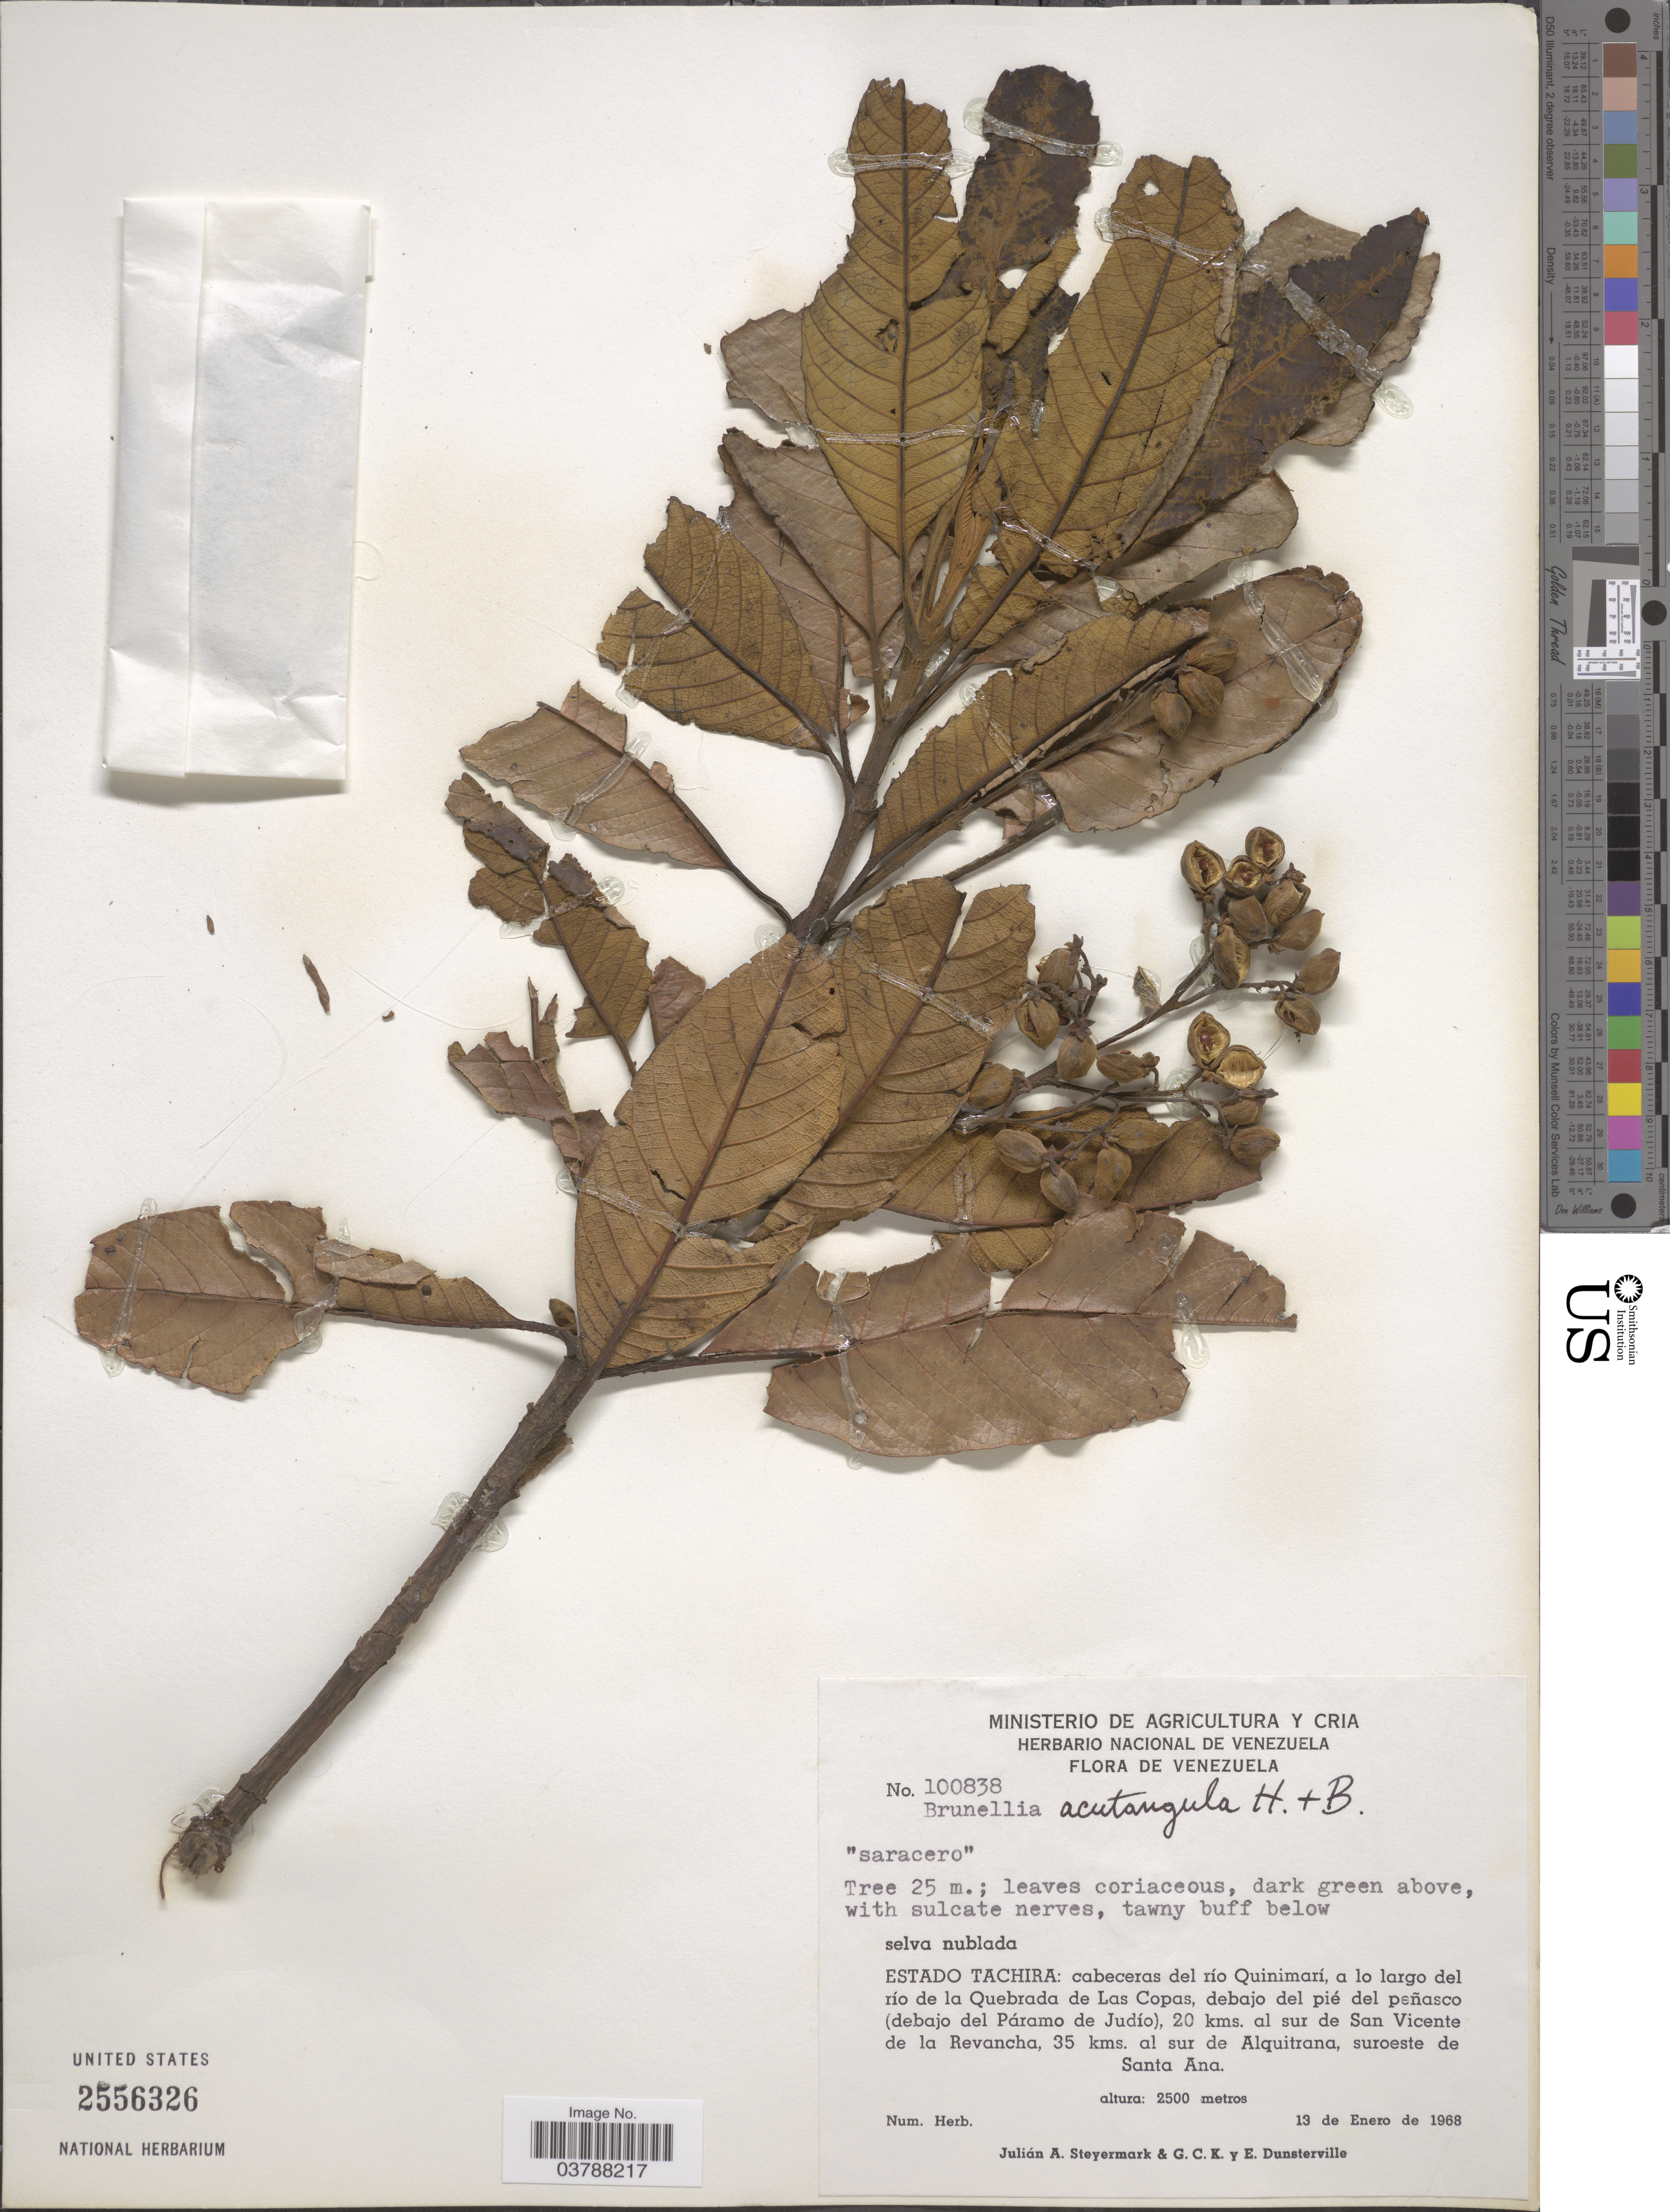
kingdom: Plantae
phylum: Tracheophyta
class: Magnoliopsida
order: Oxalidales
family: Brunelliaceae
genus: Brunellia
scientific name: Brunellia acutangula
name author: Humb. & Bonpl.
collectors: J. Steyermark, G. C. K. Dunsterville & E. Dunsterville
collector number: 100838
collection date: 1968-01-13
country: Venezuela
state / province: Tachira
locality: Cabeceras del río Quinimarí, a lo largo del río de la Quebrada de Las Copas, debajo del pié peñasco (debajo del Páramo de Judío), 20 kms. al sur de San Vicente de la Revancha, 35 kms. al sur de Alquitrana, suroeste de Santa Ana.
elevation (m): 2500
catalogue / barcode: US 2556326